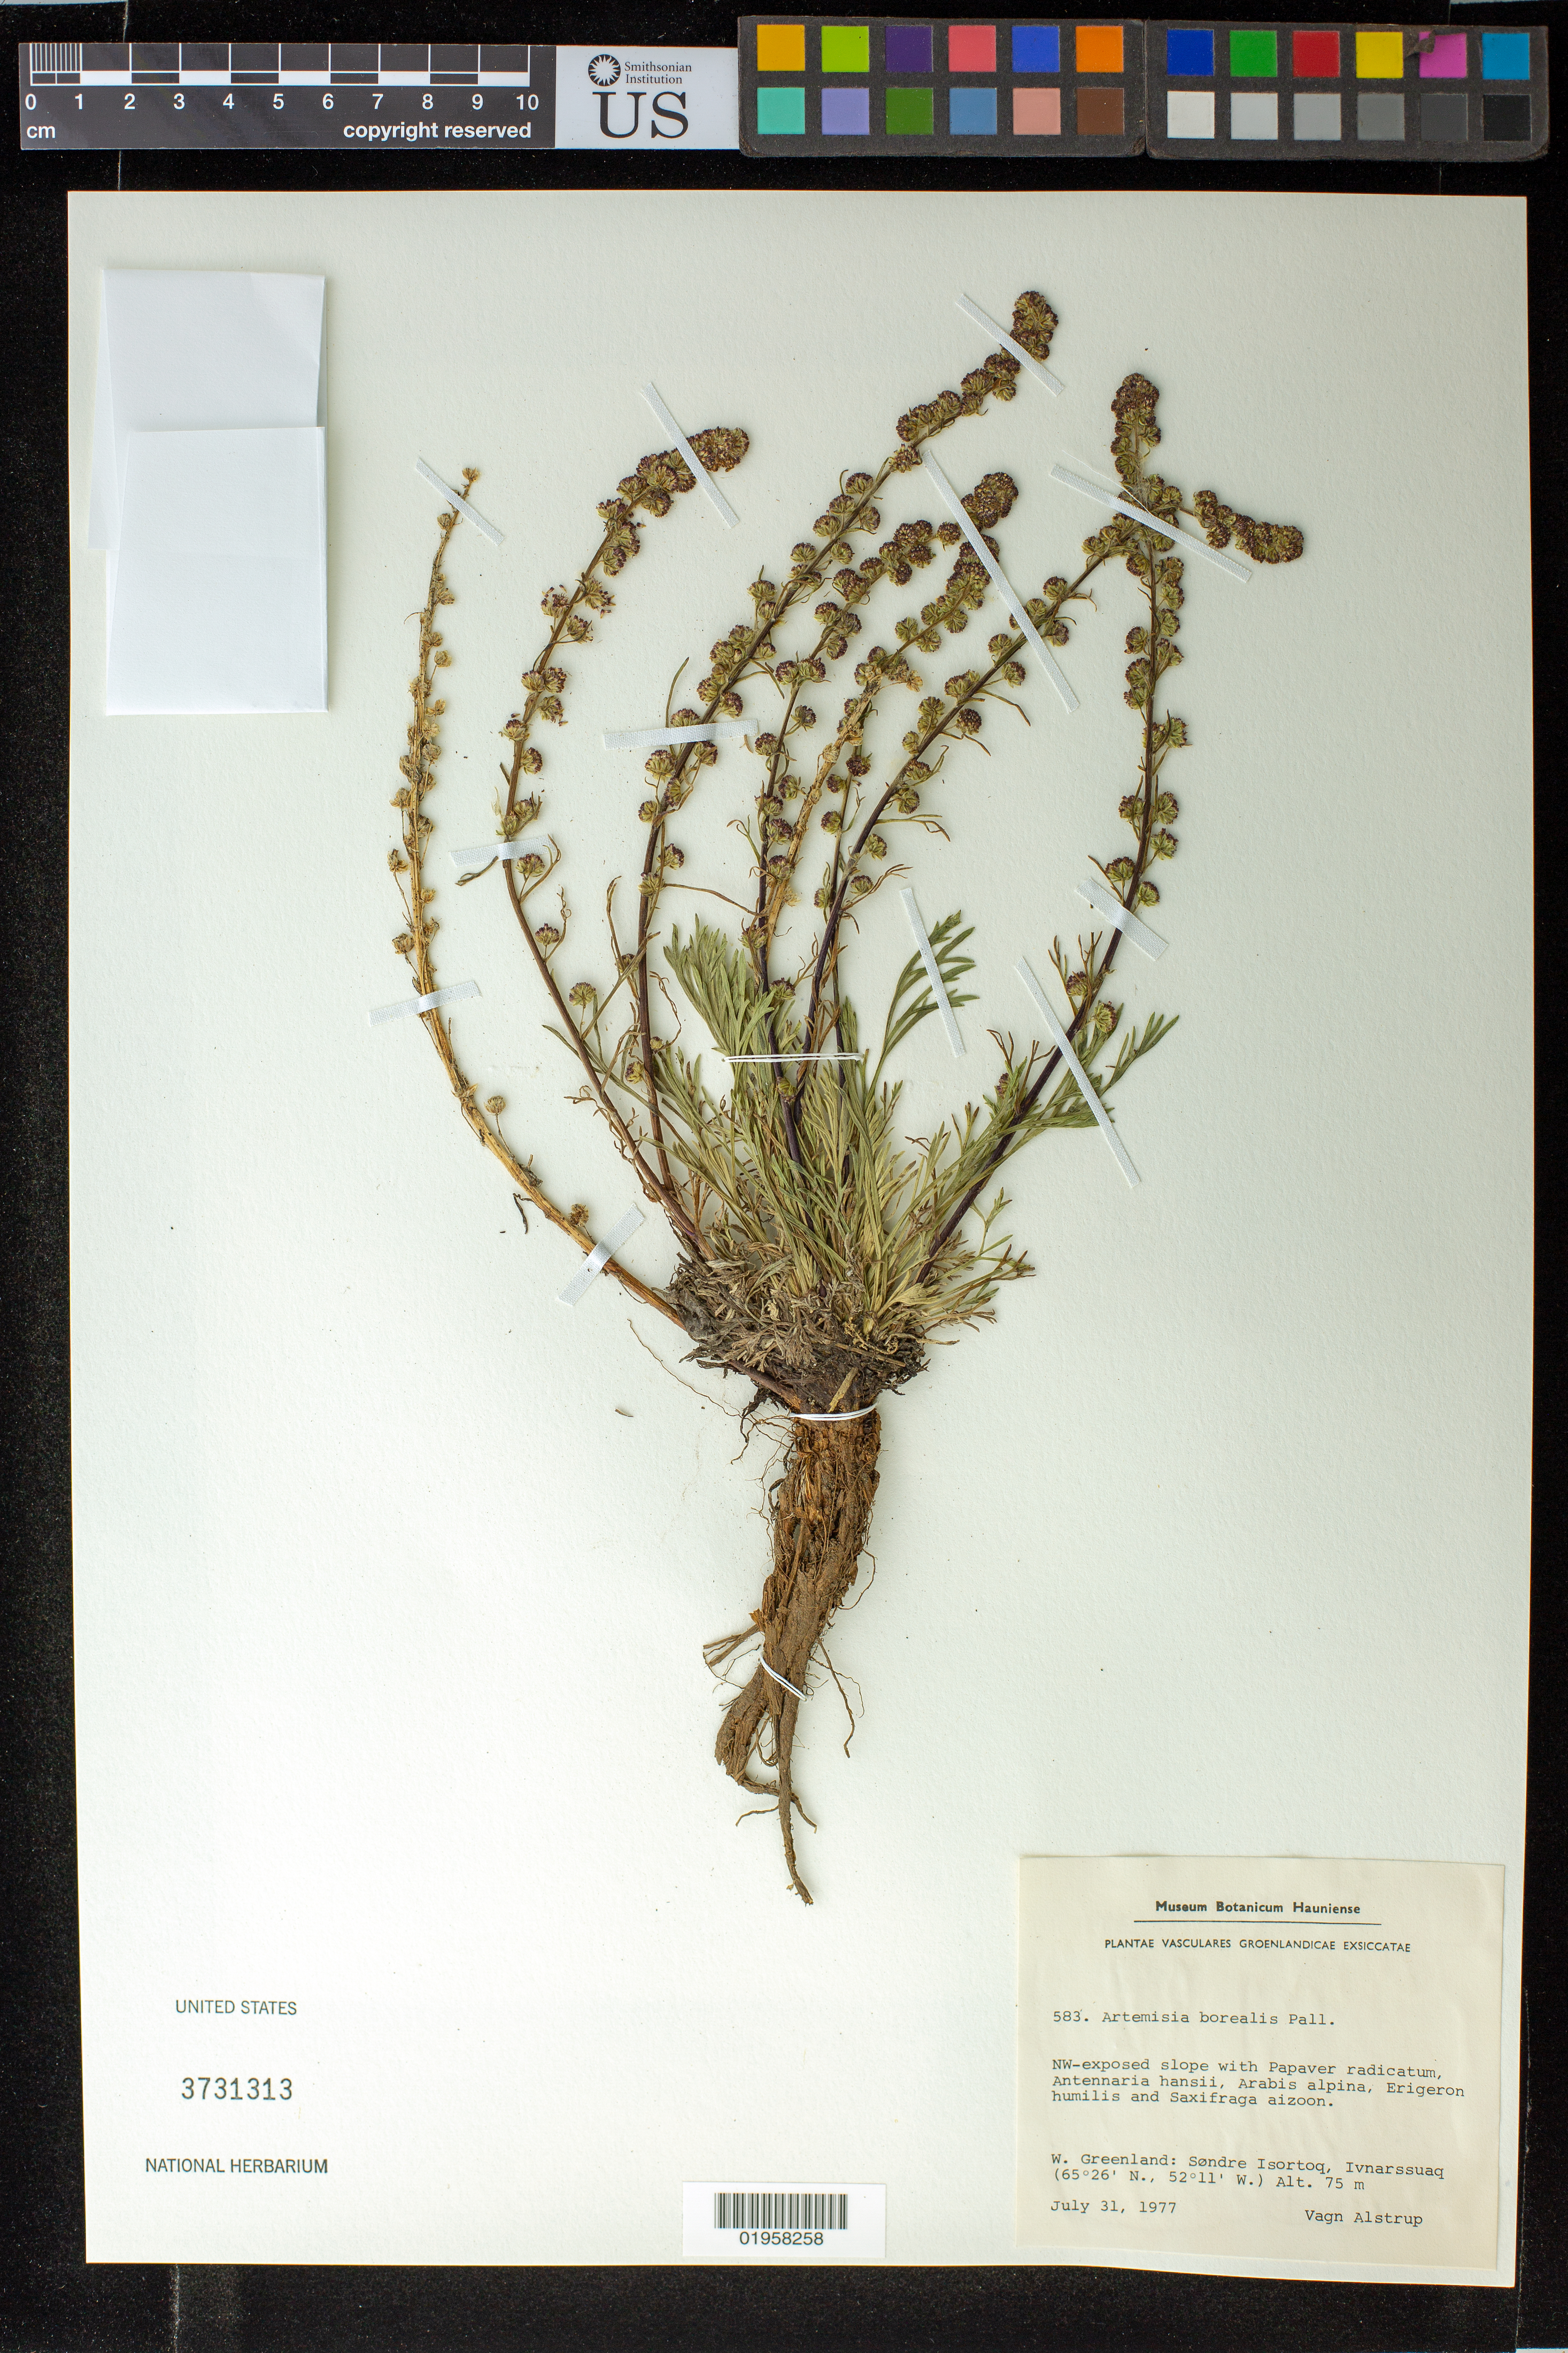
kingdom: Plantae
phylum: Tracheophyta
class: Magnoliopsida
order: Asterales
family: Asteraceae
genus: Artemisia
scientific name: Artemisia borealis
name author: Pall.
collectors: V. Alstrup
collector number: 583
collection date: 1977-07-31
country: Greenland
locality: W. Greenland. Sondre Isortoq, Ivnarssuaq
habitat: NW-exposed slope with Papaver radicatum, Antennaria hansii, Arabis alpina, Erigeron humilis and Saxifraga aizoon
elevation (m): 75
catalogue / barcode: US 3731313